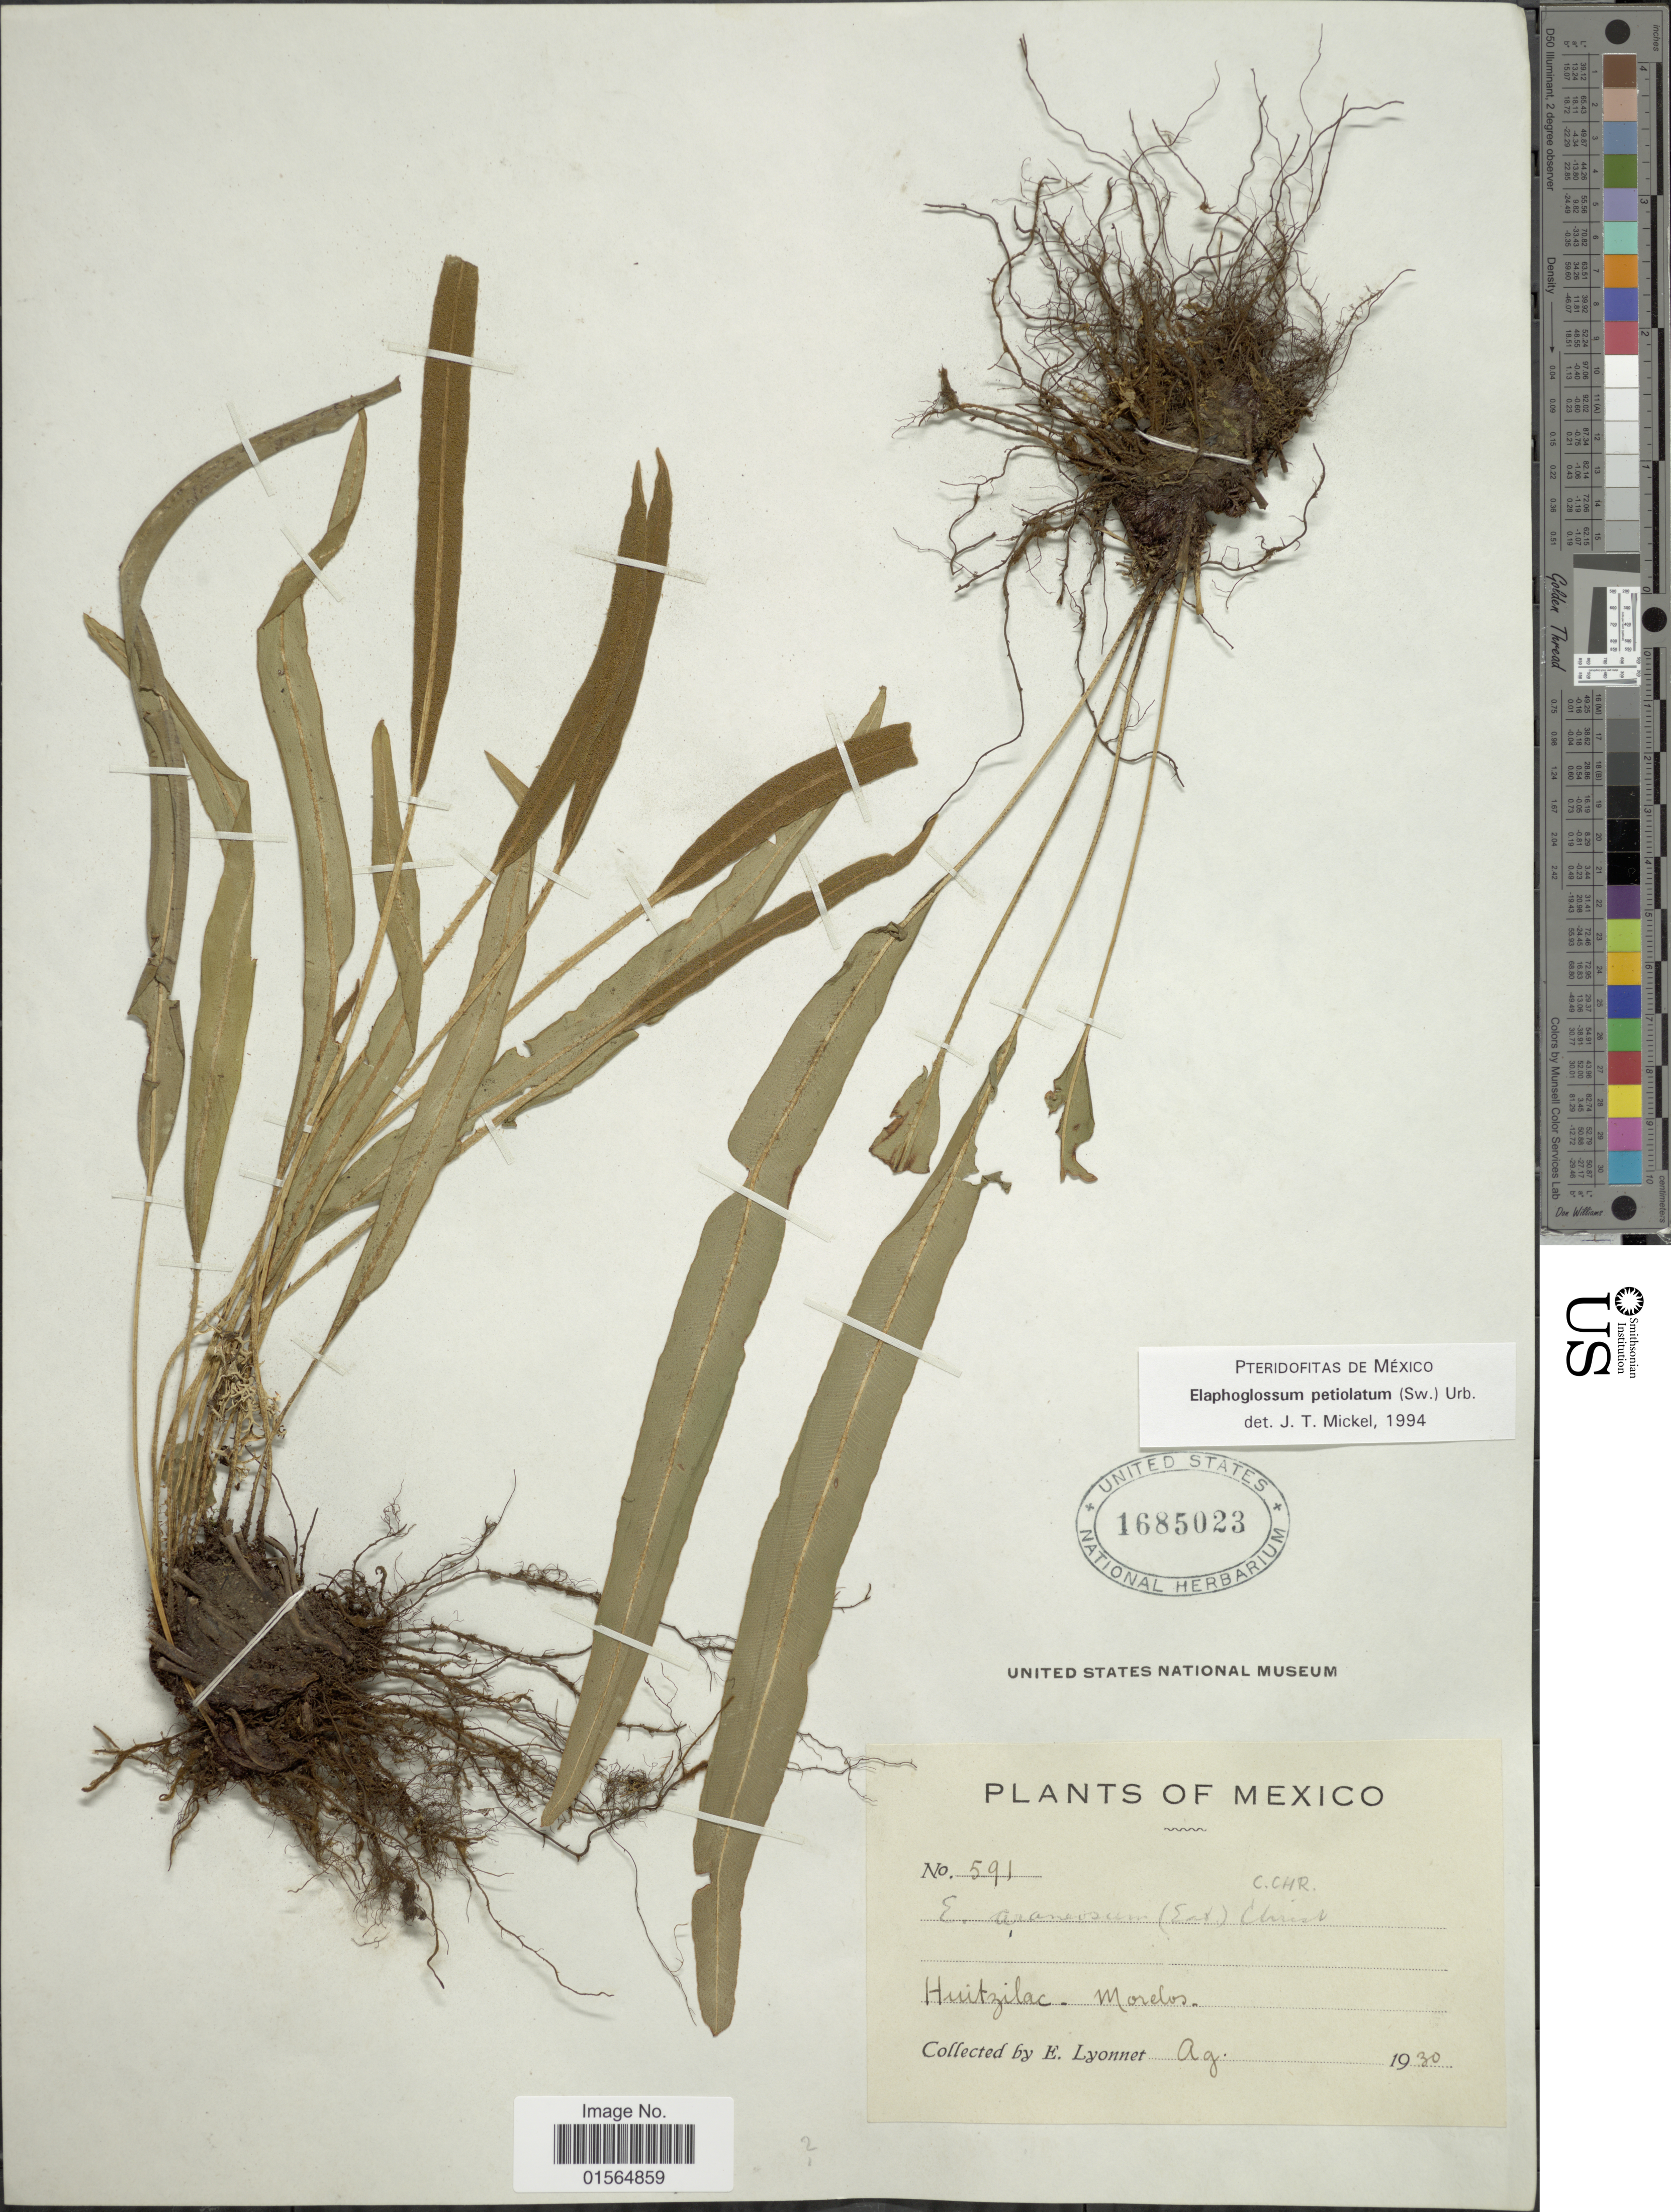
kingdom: Plantae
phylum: Tracheophyta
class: Polypodiopsida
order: Polypodiales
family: Dryopteridaceae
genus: Elaphoglossum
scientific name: Elaphoglossum petiolatum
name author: (Sw.) Urb.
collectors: E. Lyonnet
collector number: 591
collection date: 1930-08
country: Mexico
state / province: Morelos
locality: Huitzilac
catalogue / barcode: US 1685023